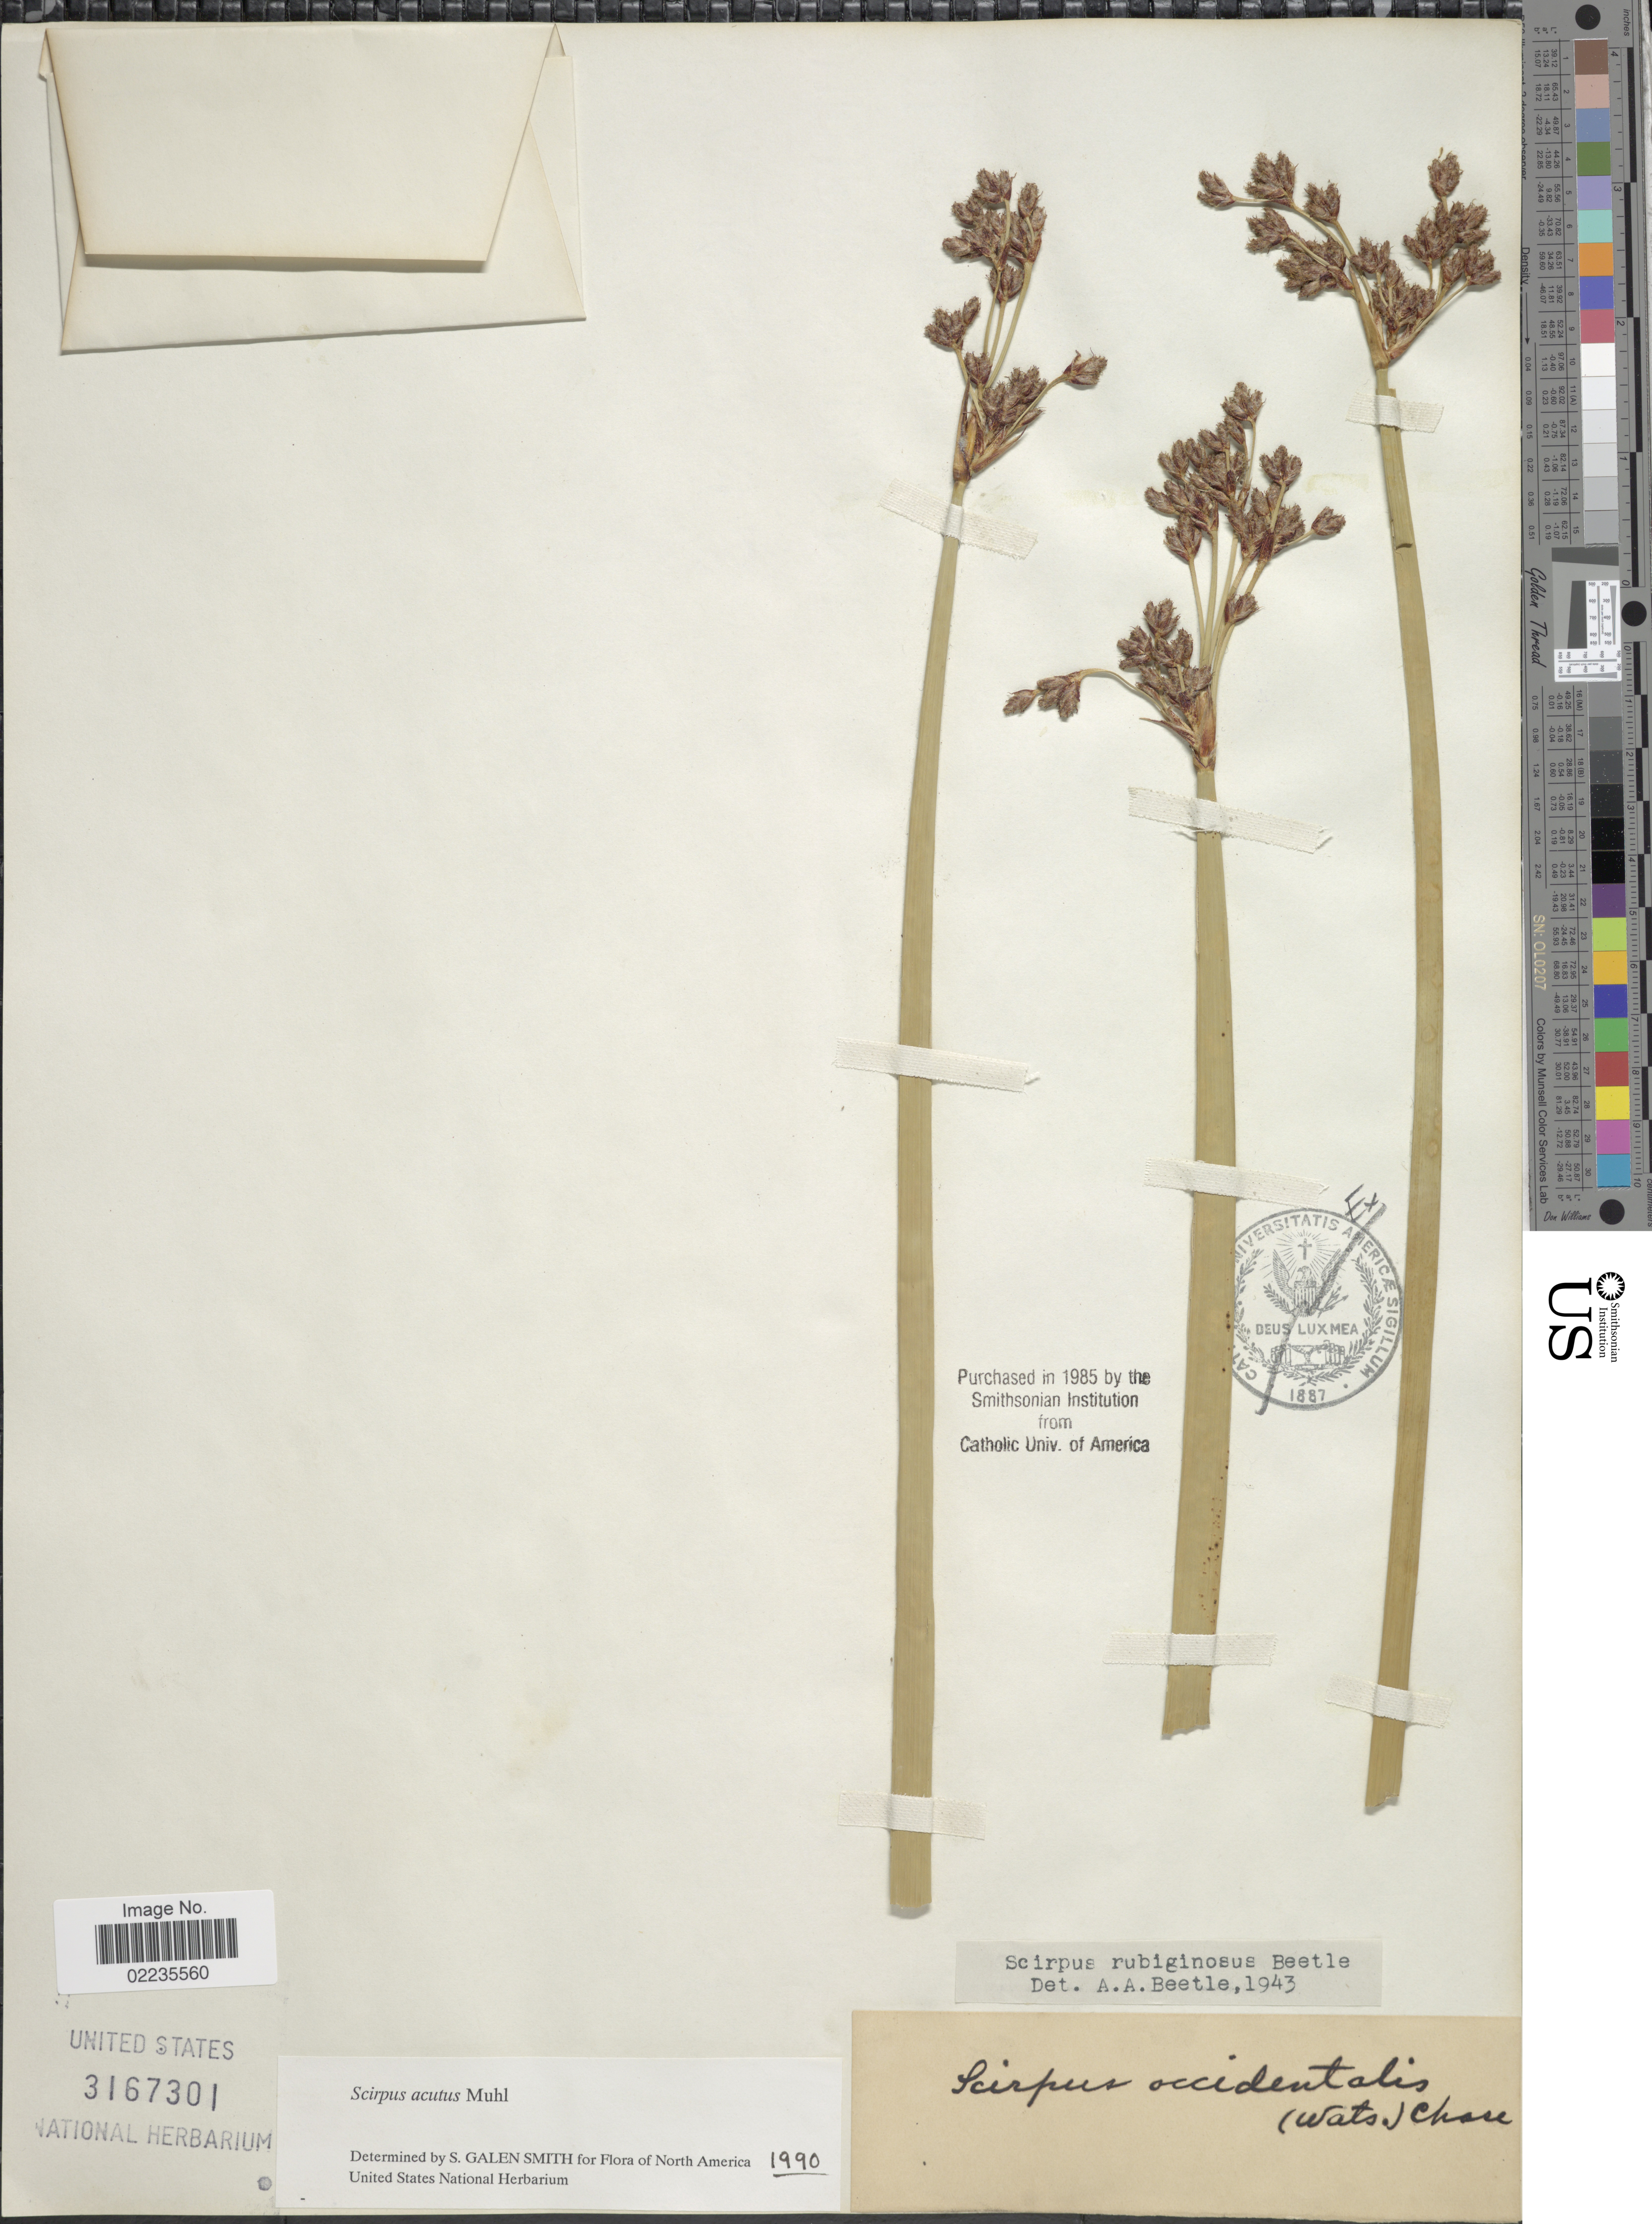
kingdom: Plantae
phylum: Tracheophyta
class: Liliopsida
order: Poales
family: Cyperaceae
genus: Schoenoplectus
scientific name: Schoenoplectus acutus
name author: (Muhl. ex Bigelow) Á. Löve & D. Löve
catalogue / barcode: US 3167301